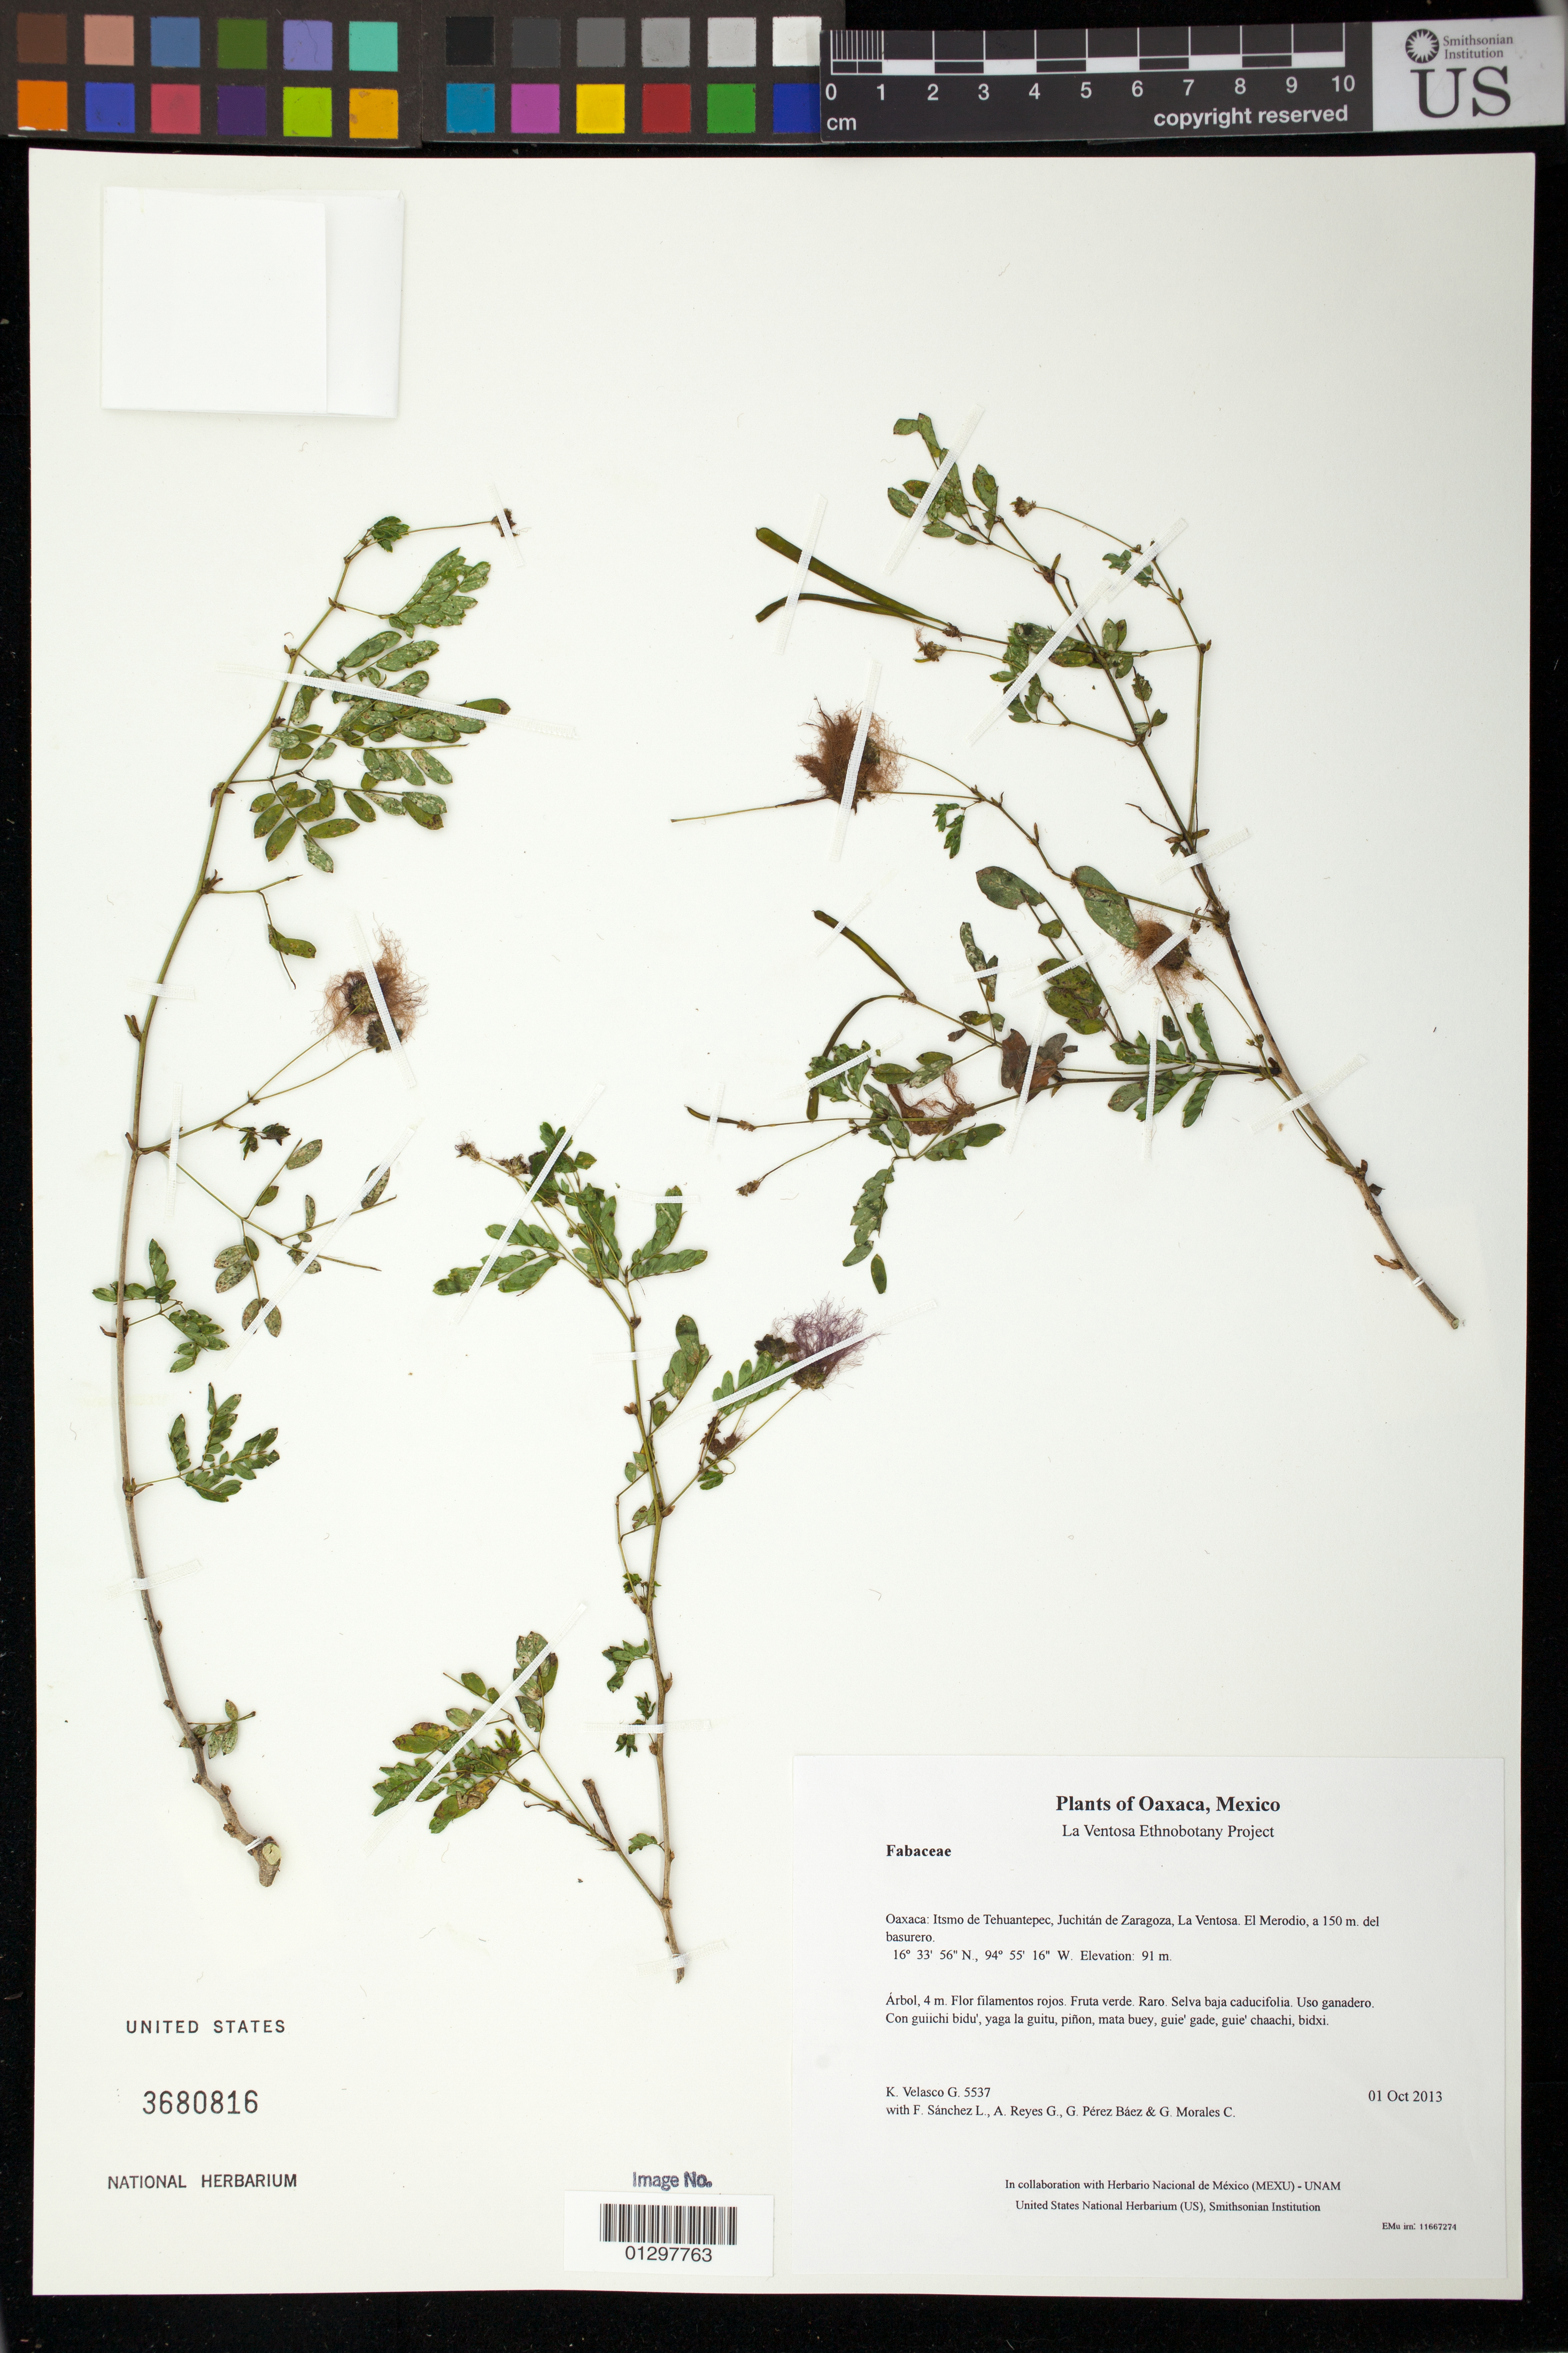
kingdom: Plantae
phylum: Tracheophyta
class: Magnoliopsida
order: Fabales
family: Fabaceae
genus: Zapoteca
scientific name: Zapoteca formosa subsp. rosei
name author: (Wiggins) H.M. Hern.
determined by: Hernandez, H. M., (MO), Missouri Botanical Garden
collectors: K. Velasco G., F. Sánchez L., A. Reyes G., G. Pérez Báez & G. Morales C.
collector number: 5537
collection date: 2013-10-01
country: Mexico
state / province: Oaxaca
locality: Itsmo de Tehuantepec, Juchitán de Zaragoza, La Ventosa. El Merodio, a 150 m. del basurero.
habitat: Selva baja caducifolia. Uso ganadero.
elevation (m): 91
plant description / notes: JEBOT, MEXU, SERO, US; Yaga. 4 m. Cuaananaxhi naga'. Nadxunu'.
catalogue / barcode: US 3680816